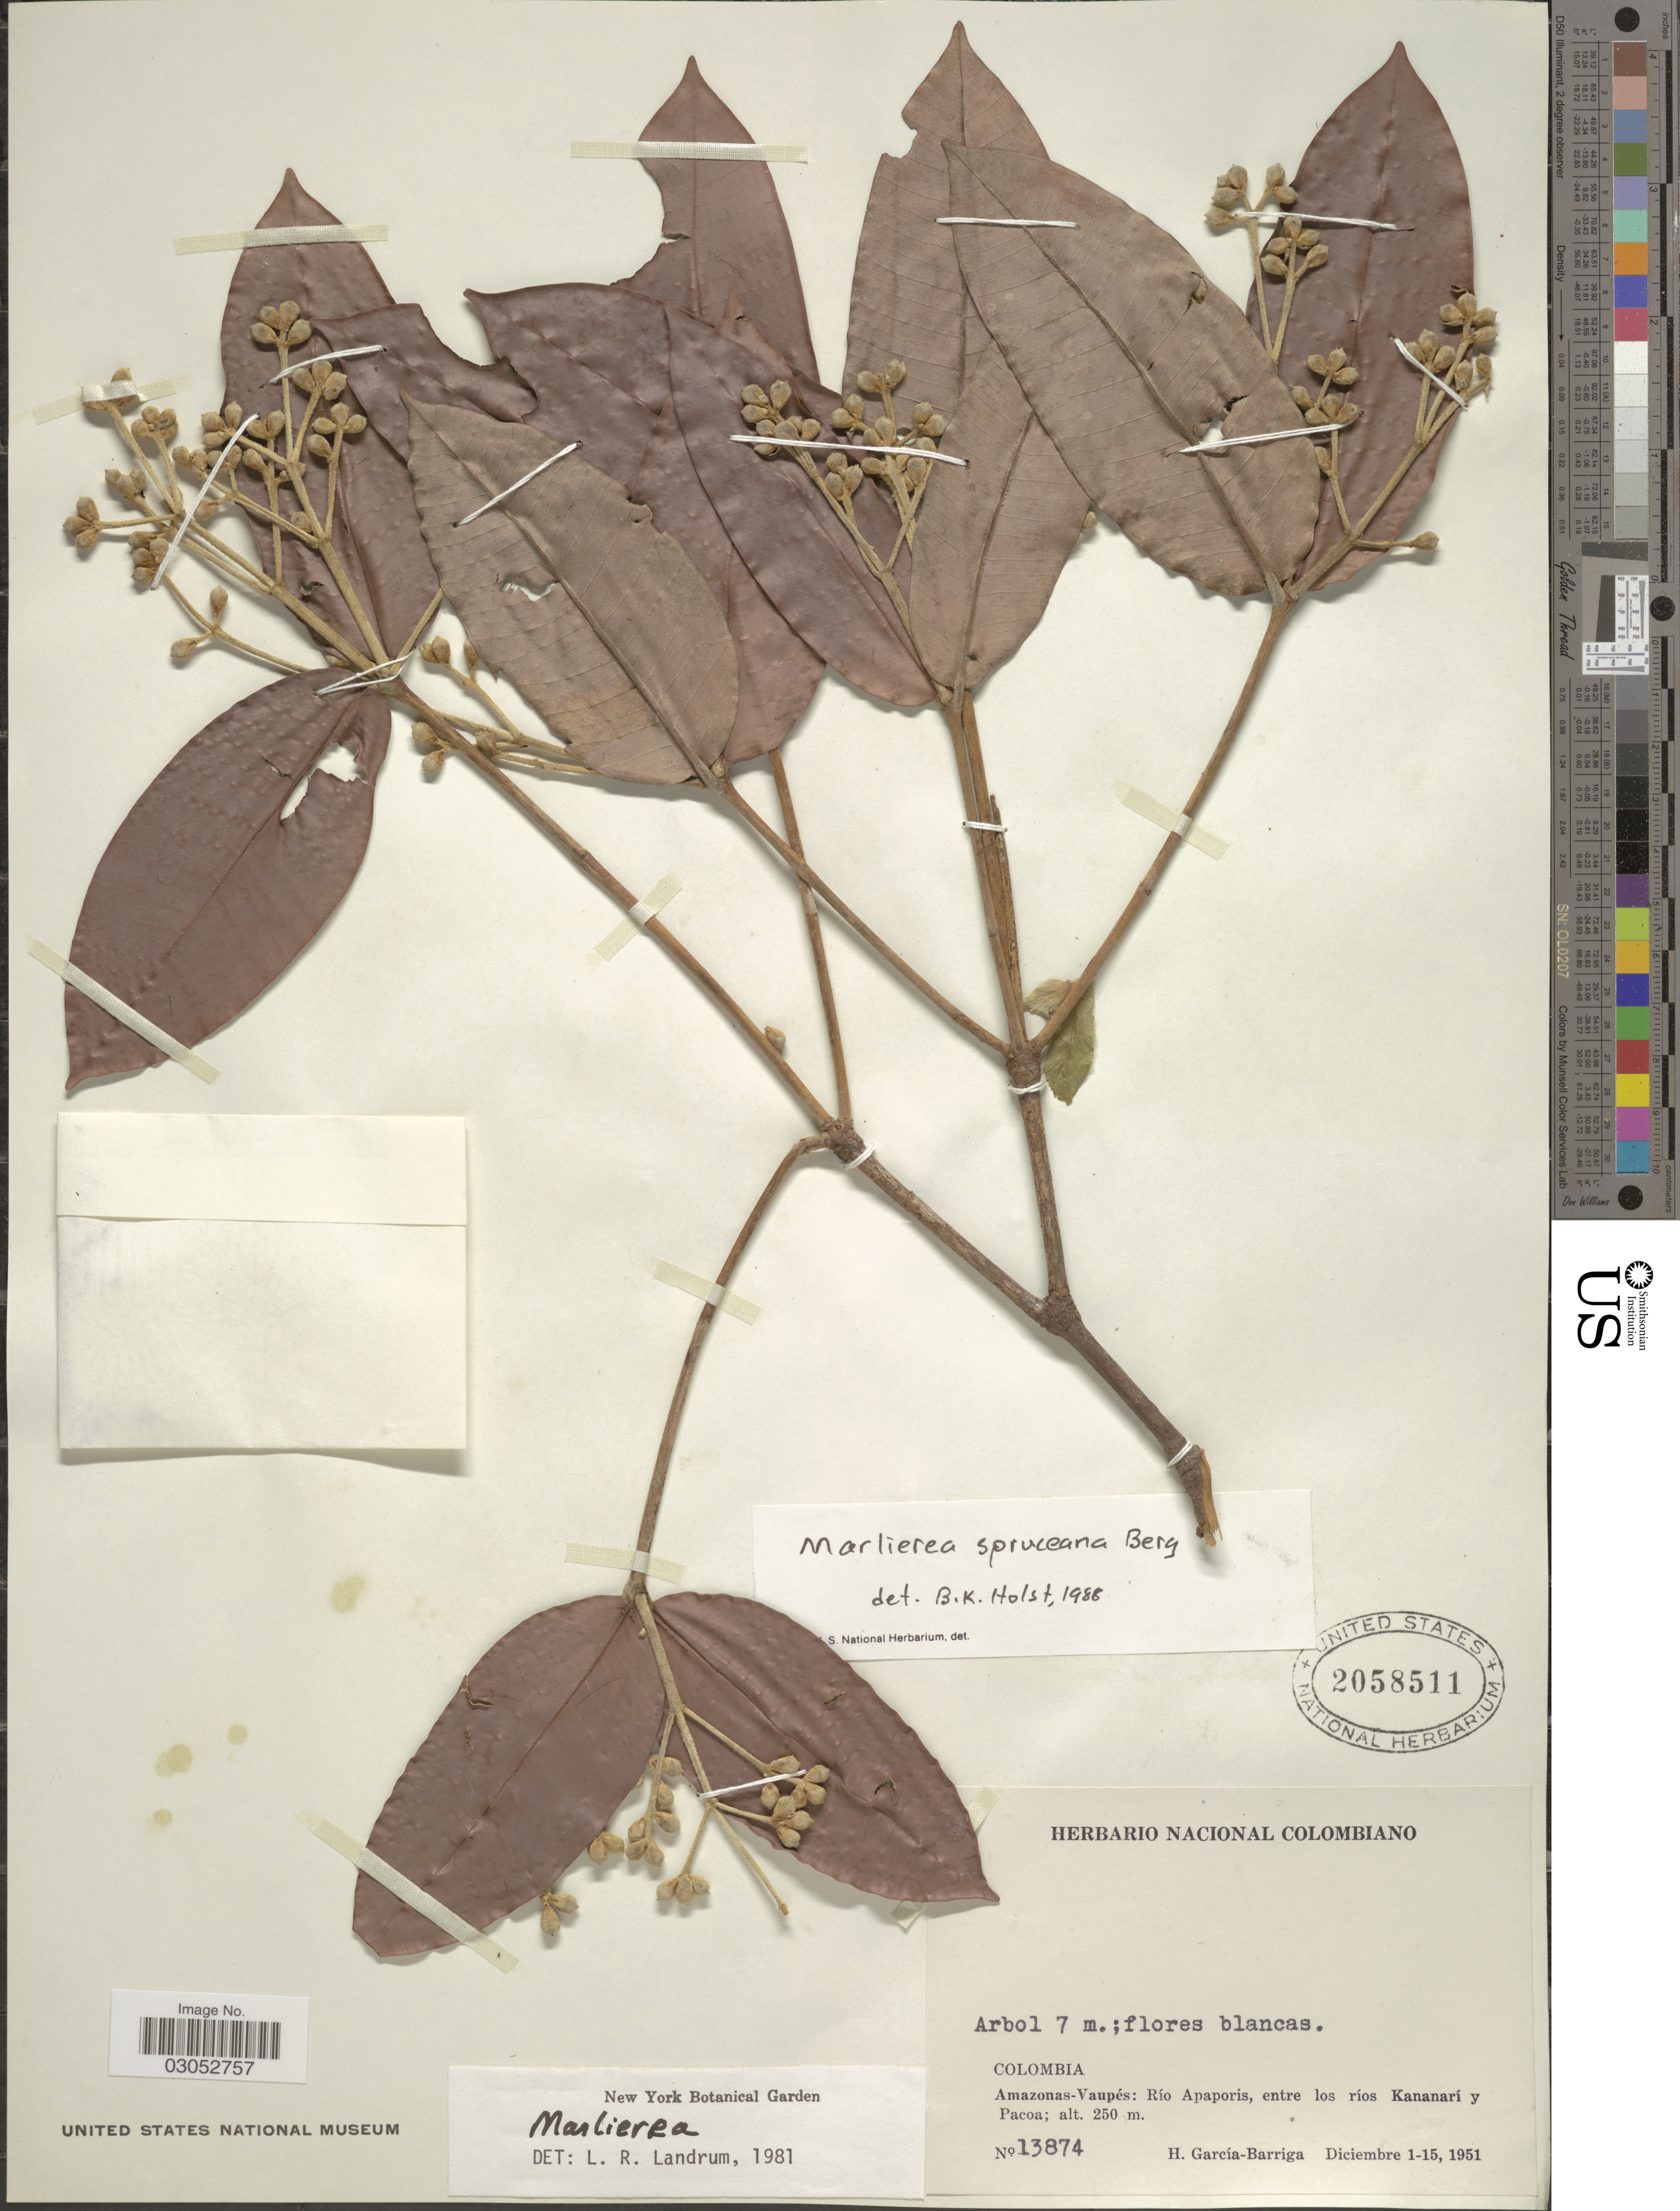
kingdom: Plantae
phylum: Tracheophyta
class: Magnoliopsida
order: Myrtales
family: Myrtaceae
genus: Myrcia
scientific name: Myrcia uaupensis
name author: (O. Berg) Gaem & E. Lucas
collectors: H. García Barriga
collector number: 13874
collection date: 1951-12-01/1951-12-15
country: Colombia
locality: Amazonas-Vaupés: Río Apaporis, entre los ríos Kananarí y Pacoa.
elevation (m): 250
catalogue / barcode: US 2058511